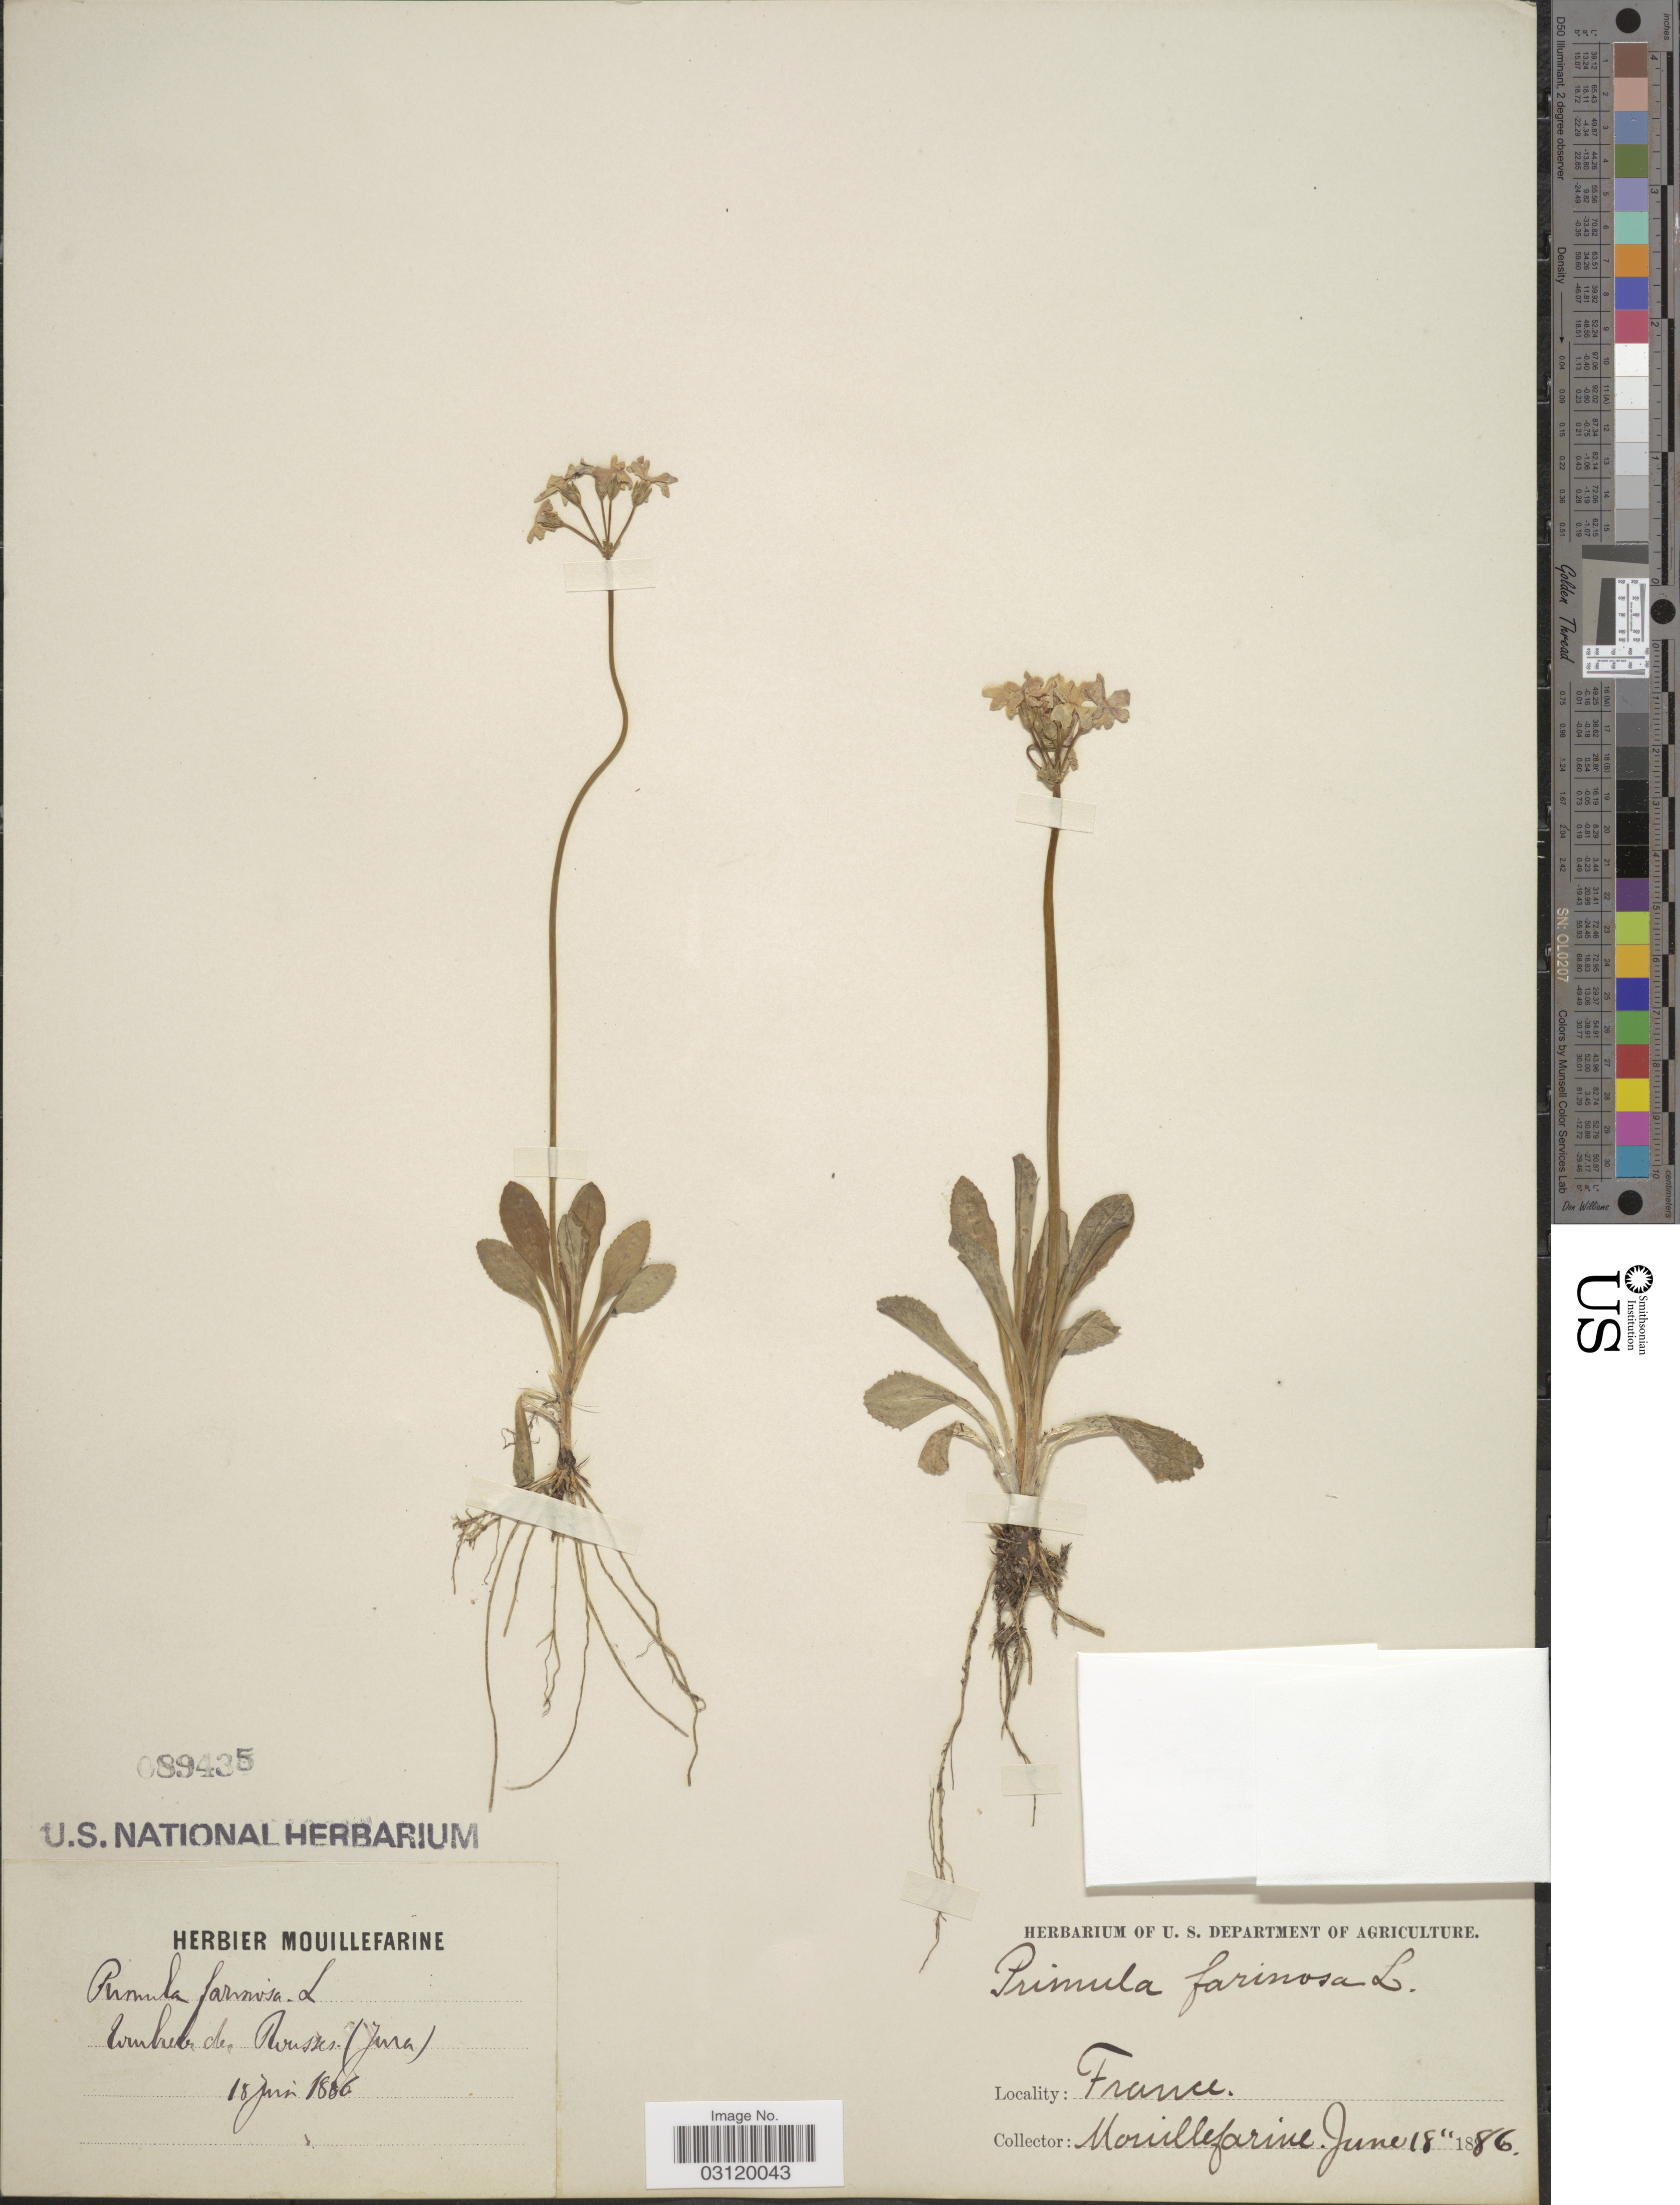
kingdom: Plantae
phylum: Tracheophyta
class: Magnoliopsida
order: Ericales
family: Primulaceae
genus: Primula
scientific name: Primula farinosa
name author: L.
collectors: ex herb. Mouillefarine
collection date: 1886-06-18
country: France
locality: Evenbrue des Rousses. (Jura). France.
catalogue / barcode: US 89435